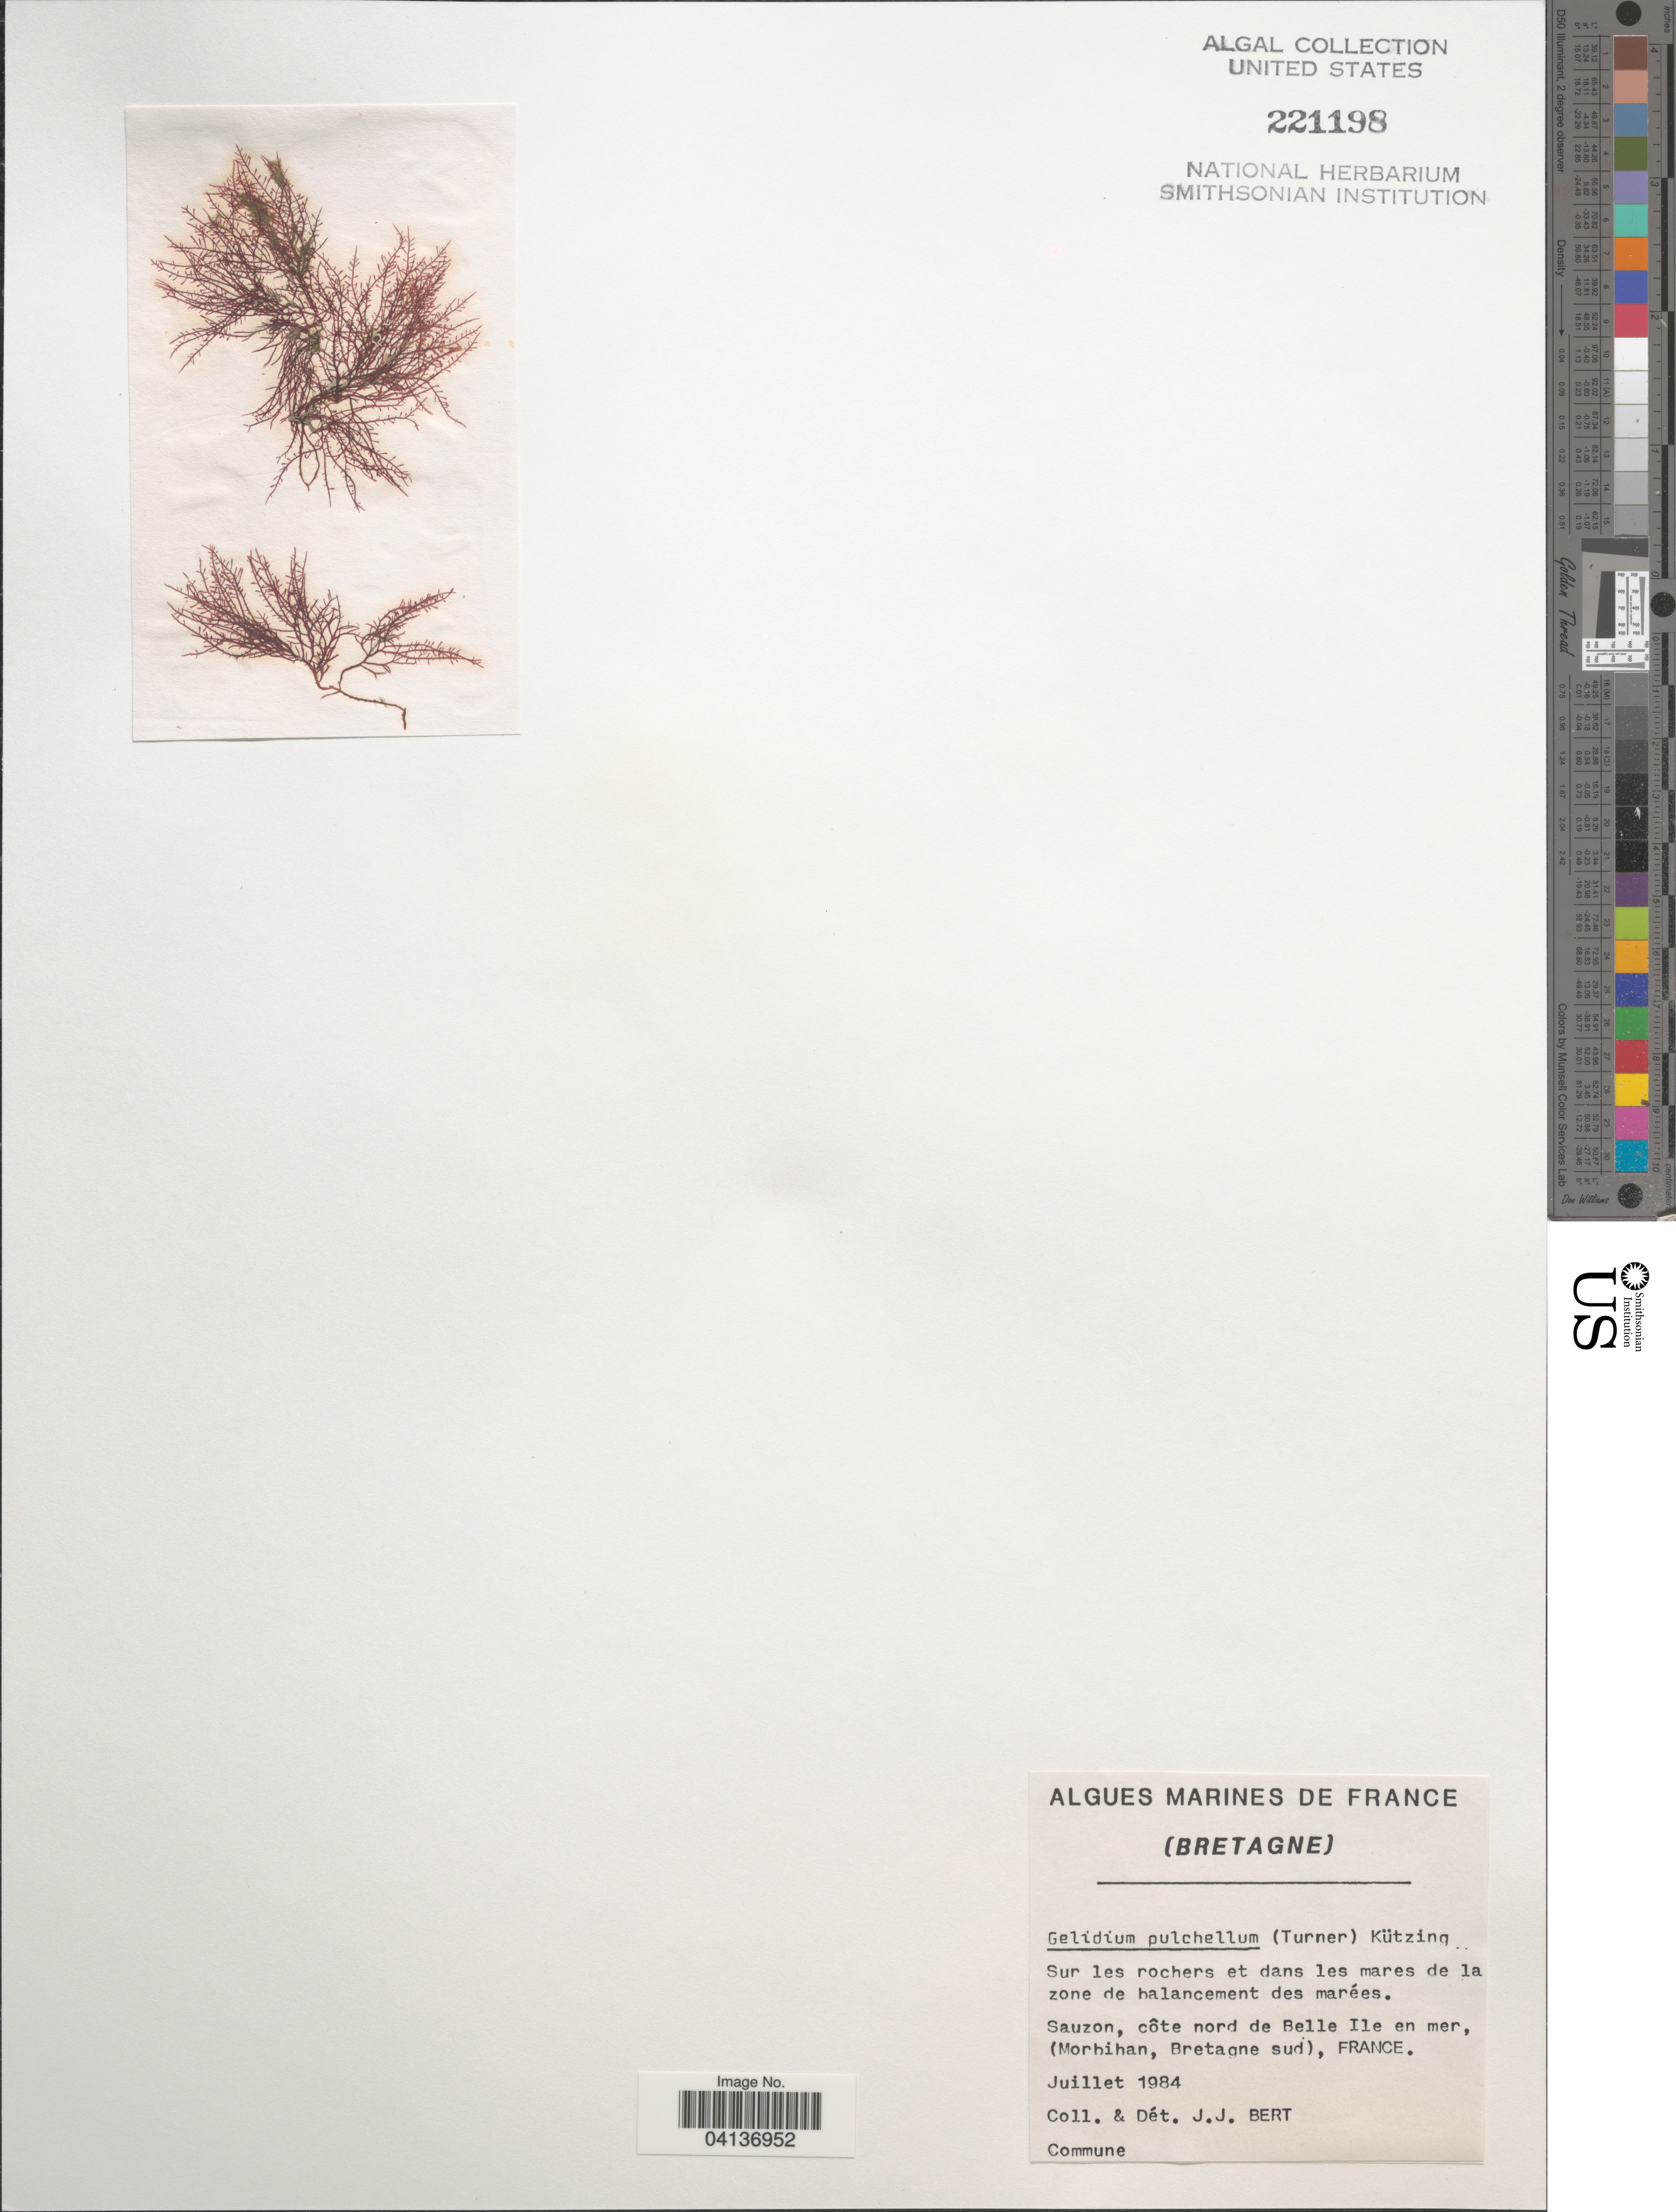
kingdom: Plantae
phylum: Rhodophyta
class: Florideophyceae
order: Gelidiales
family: Gelidiaceae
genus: Gelidium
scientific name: Gelidium pulchellum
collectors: J. Bert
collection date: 1984-07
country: France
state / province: Bretagne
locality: Sauzon, côte nord de Belle Ile en mer, (Morbihan, Bretagne sud).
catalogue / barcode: US 221198